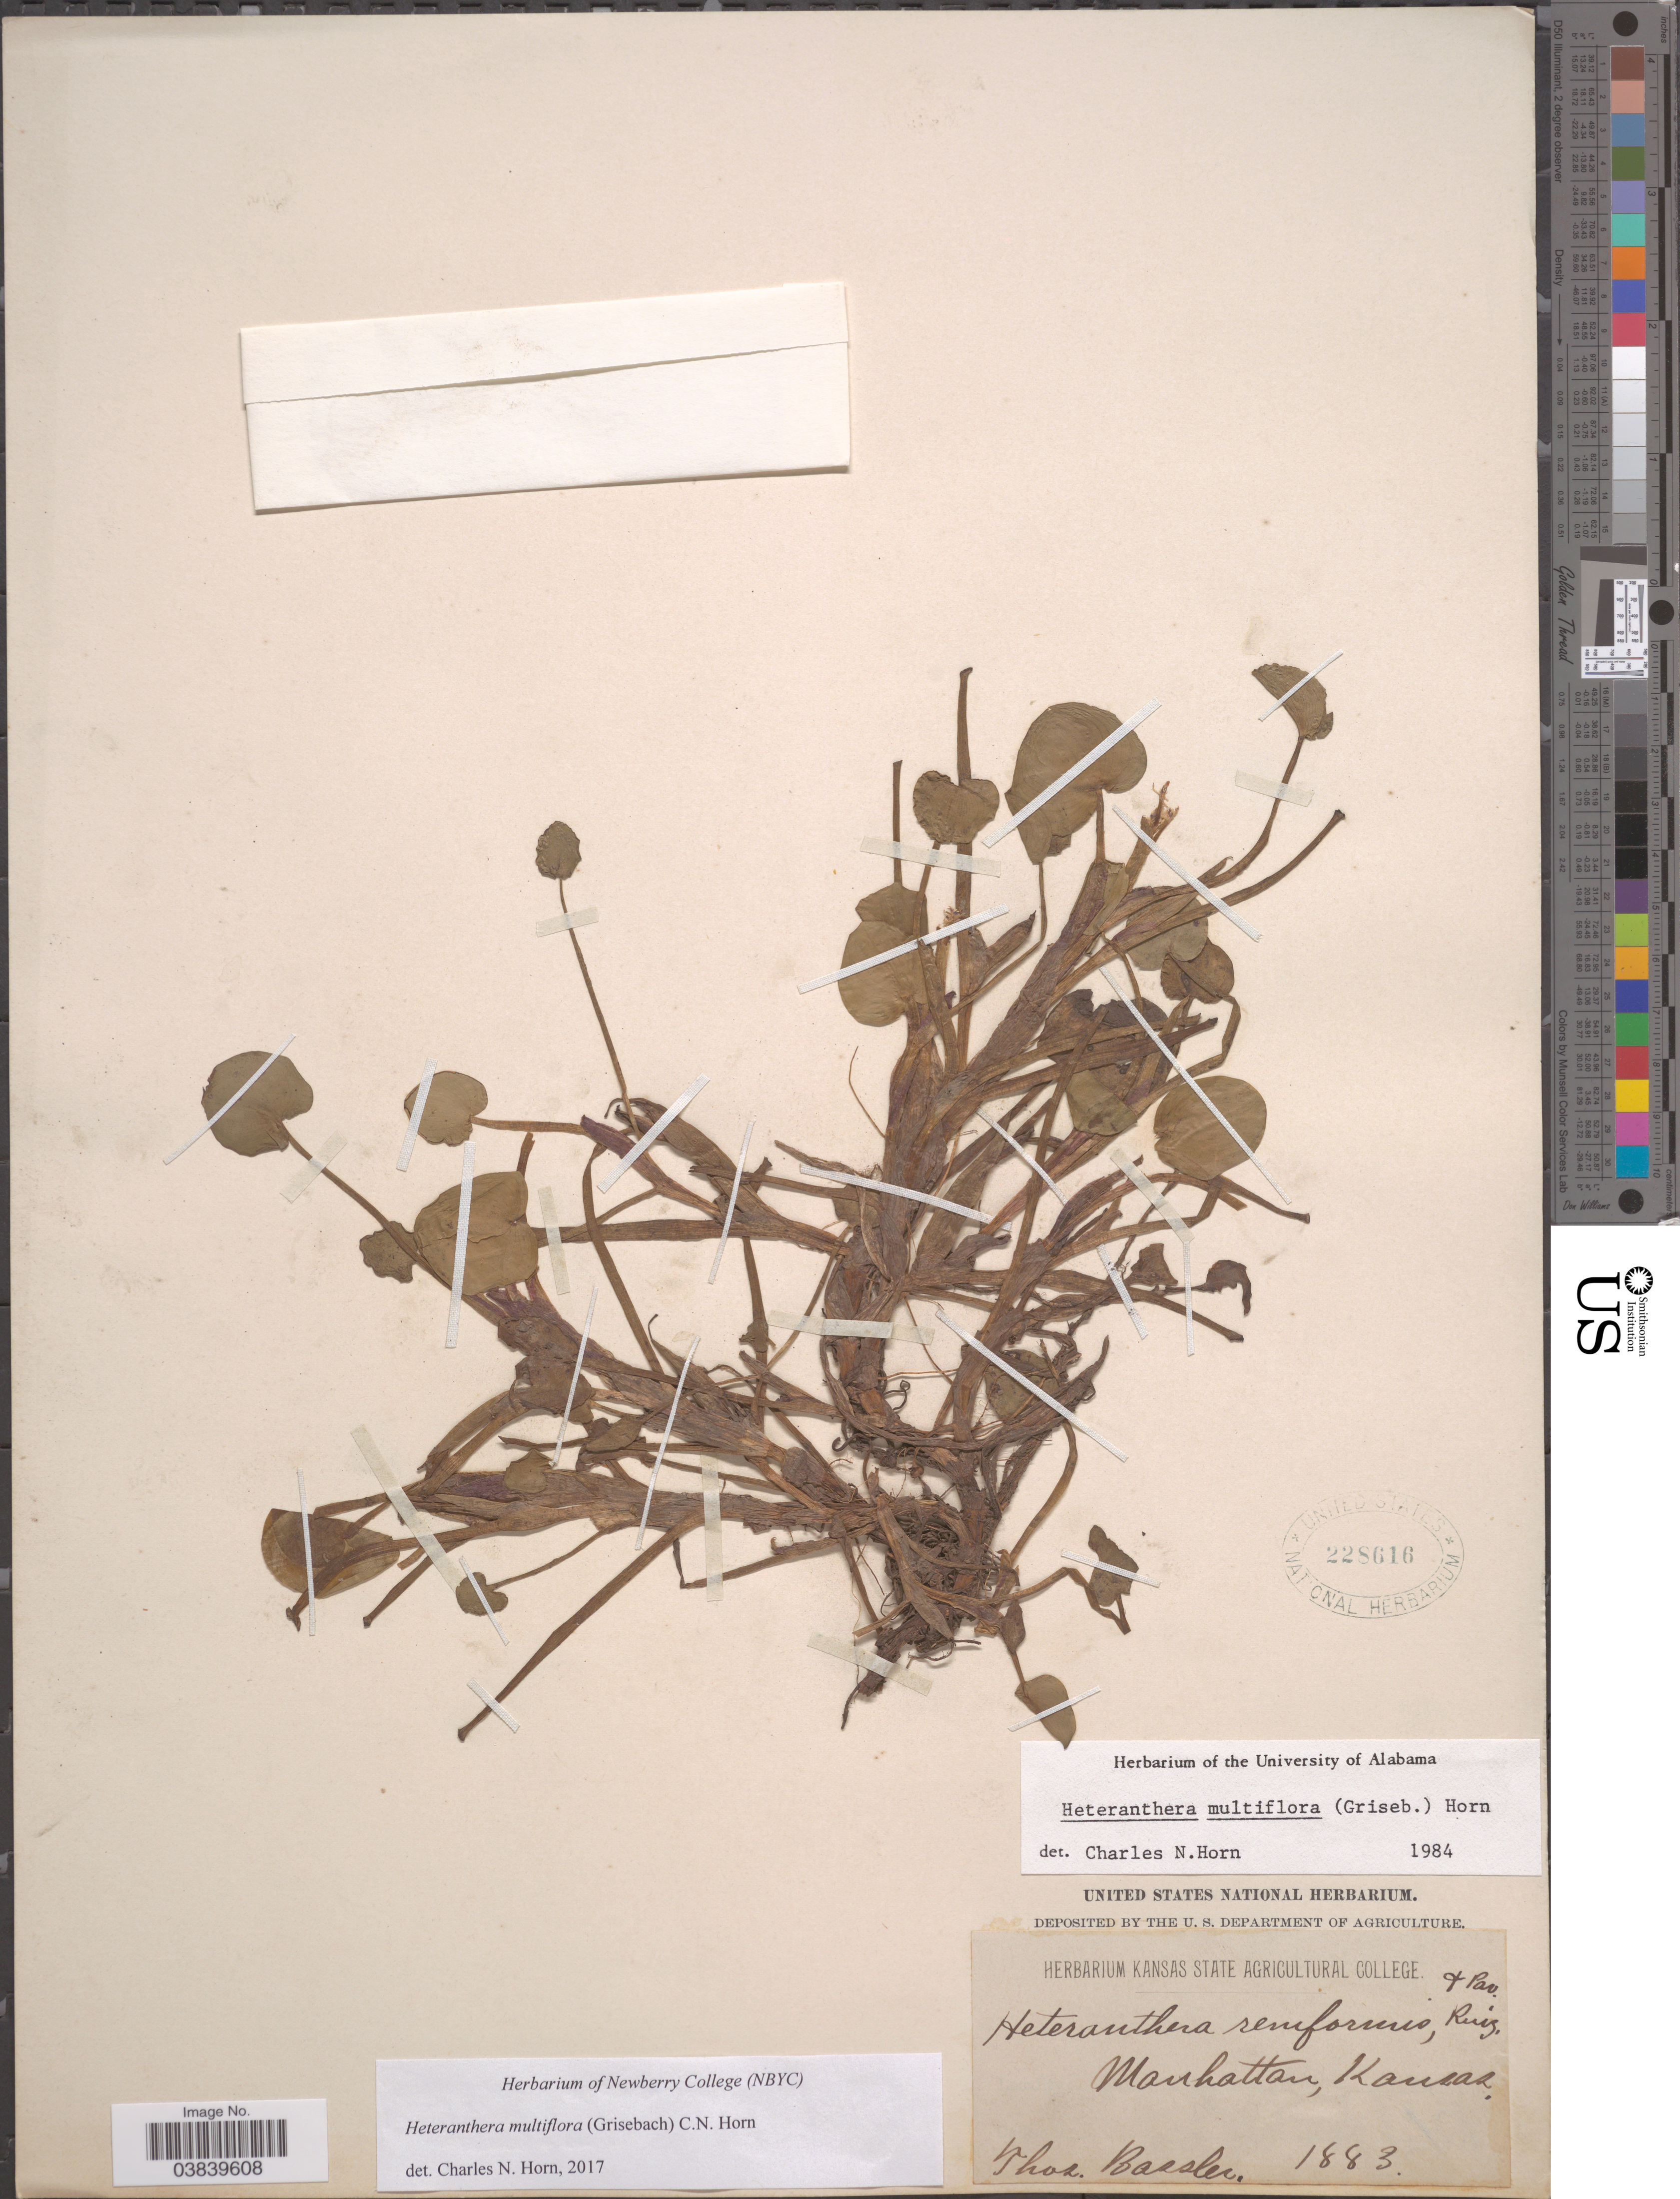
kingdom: Plantae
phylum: Tracheophyta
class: Liliopsida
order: Commelinales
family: Pontederiaceae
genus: Heteranthera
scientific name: Heteranthera multiflora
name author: (Griseb.) C.N. Horn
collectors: T. Bassler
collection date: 1883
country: United States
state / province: Kansas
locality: Manhattan.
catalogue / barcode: US 228616